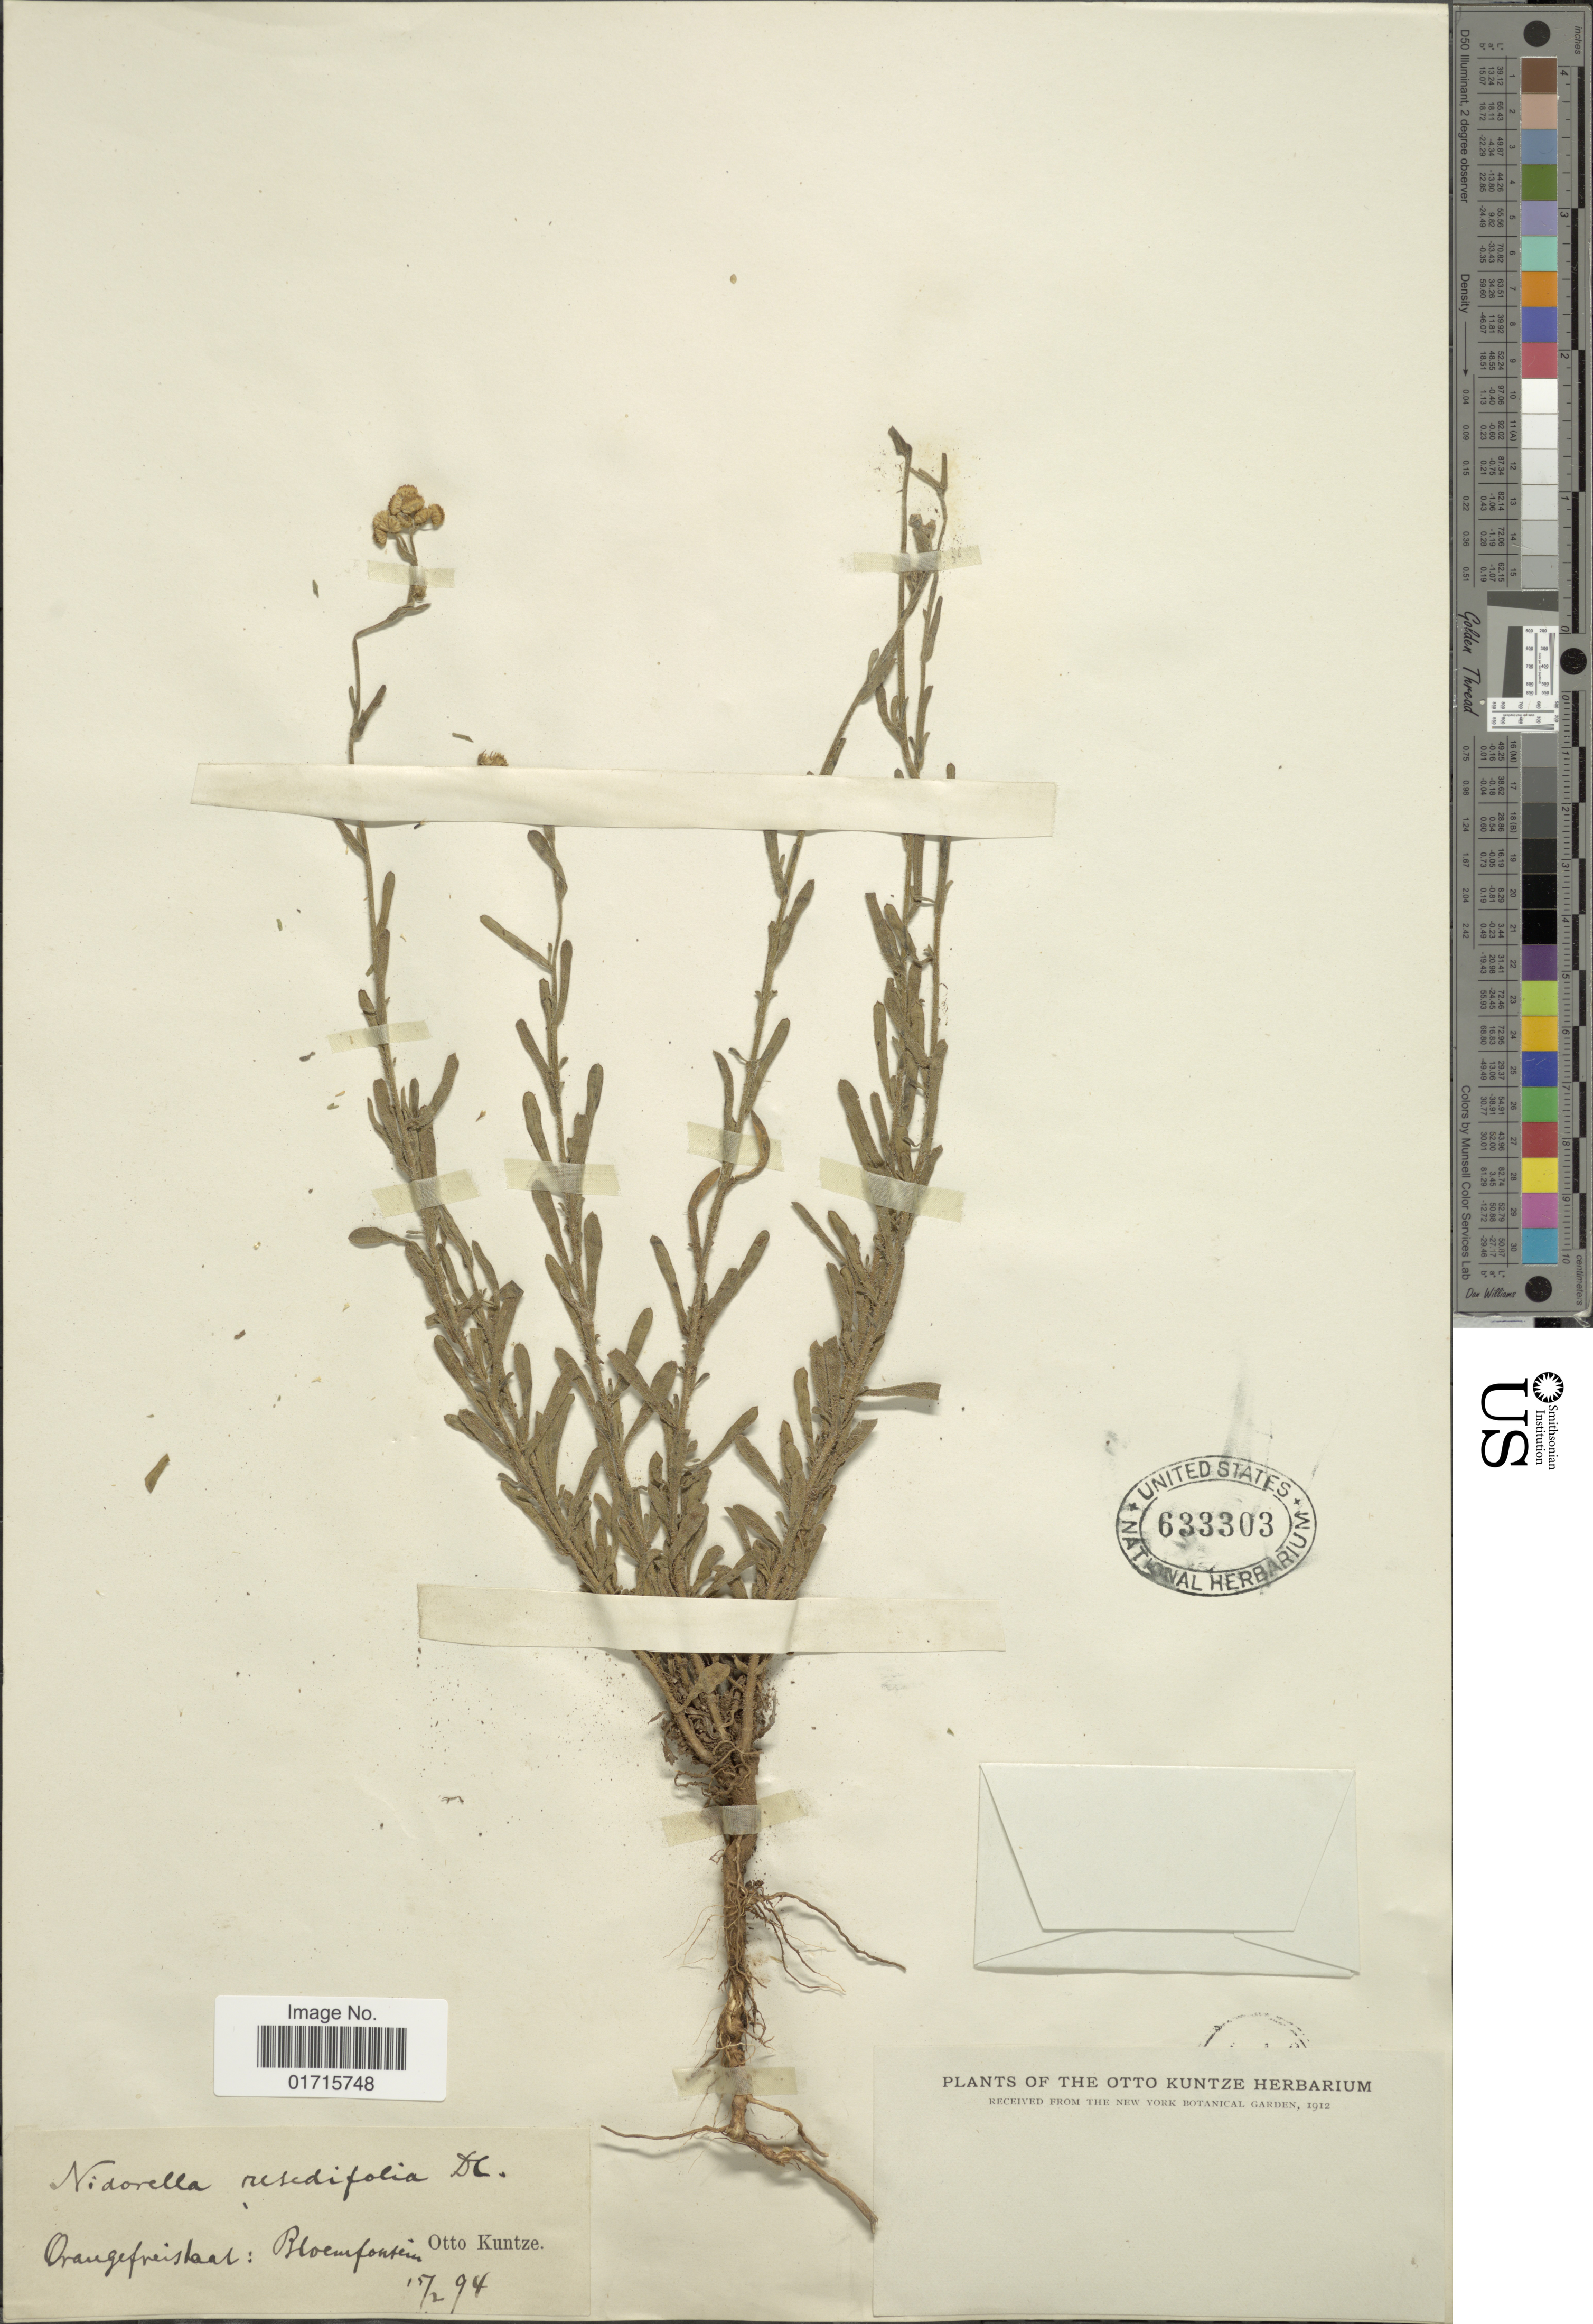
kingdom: Plantae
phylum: Tracheophyta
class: Magnoliopsida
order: Asterales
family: Asteraceae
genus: Nidorella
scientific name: Nidorella resedifolia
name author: DC.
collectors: C.E.O. Kuntze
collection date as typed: Transcribed d/m/y: 15/2/94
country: South Africa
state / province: Free State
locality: Orangefreistaat: Bloemfontein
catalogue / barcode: US 633303